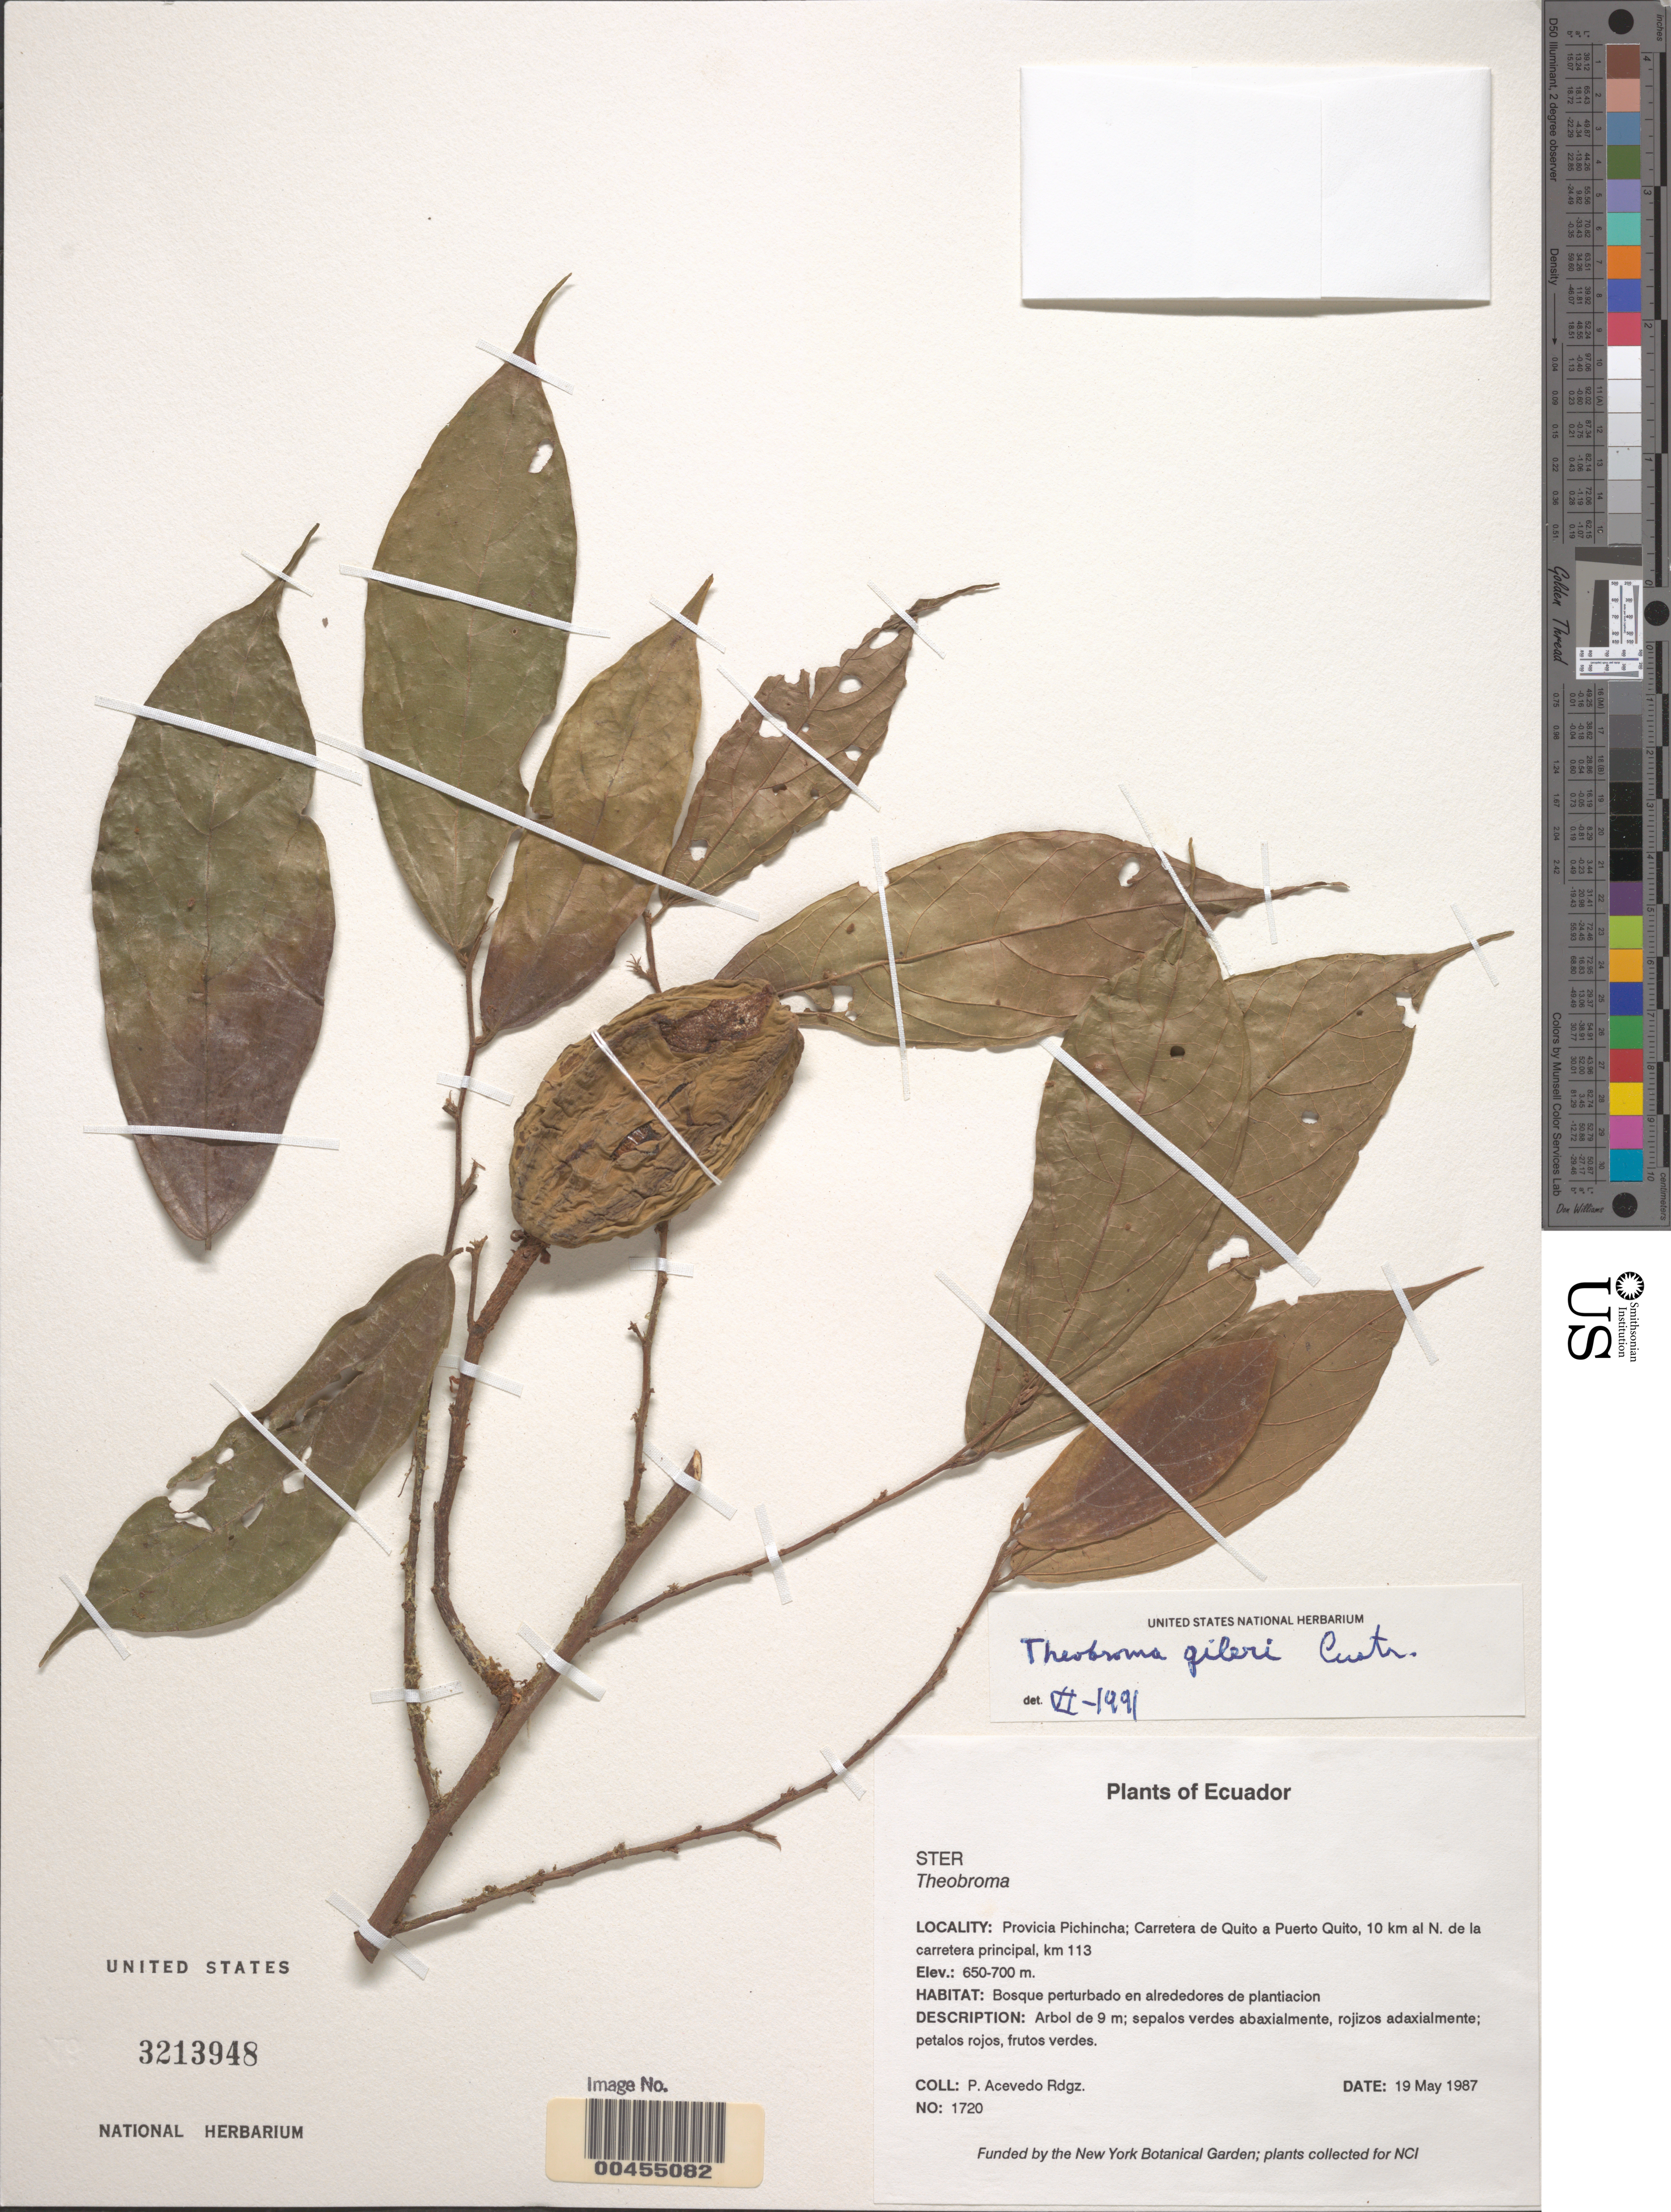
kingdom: Plantae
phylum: Tracheophyta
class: Magnoliopsida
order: Malvales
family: Malvaceae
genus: Theobroma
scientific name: Theobroma gileri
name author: Cuatrec.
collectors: P. Acevedo-Rodr.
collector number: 1720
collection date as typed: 19 May 1987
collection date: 1987-05-19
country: Ecuador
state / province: Pichincha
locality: Carretera de Quito a Puerto Quito, 10 km al N de la Carretera principal, km 113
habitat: Bosque perturbado en alrededores de plantiacion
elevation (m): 650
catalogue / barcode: US 3213948